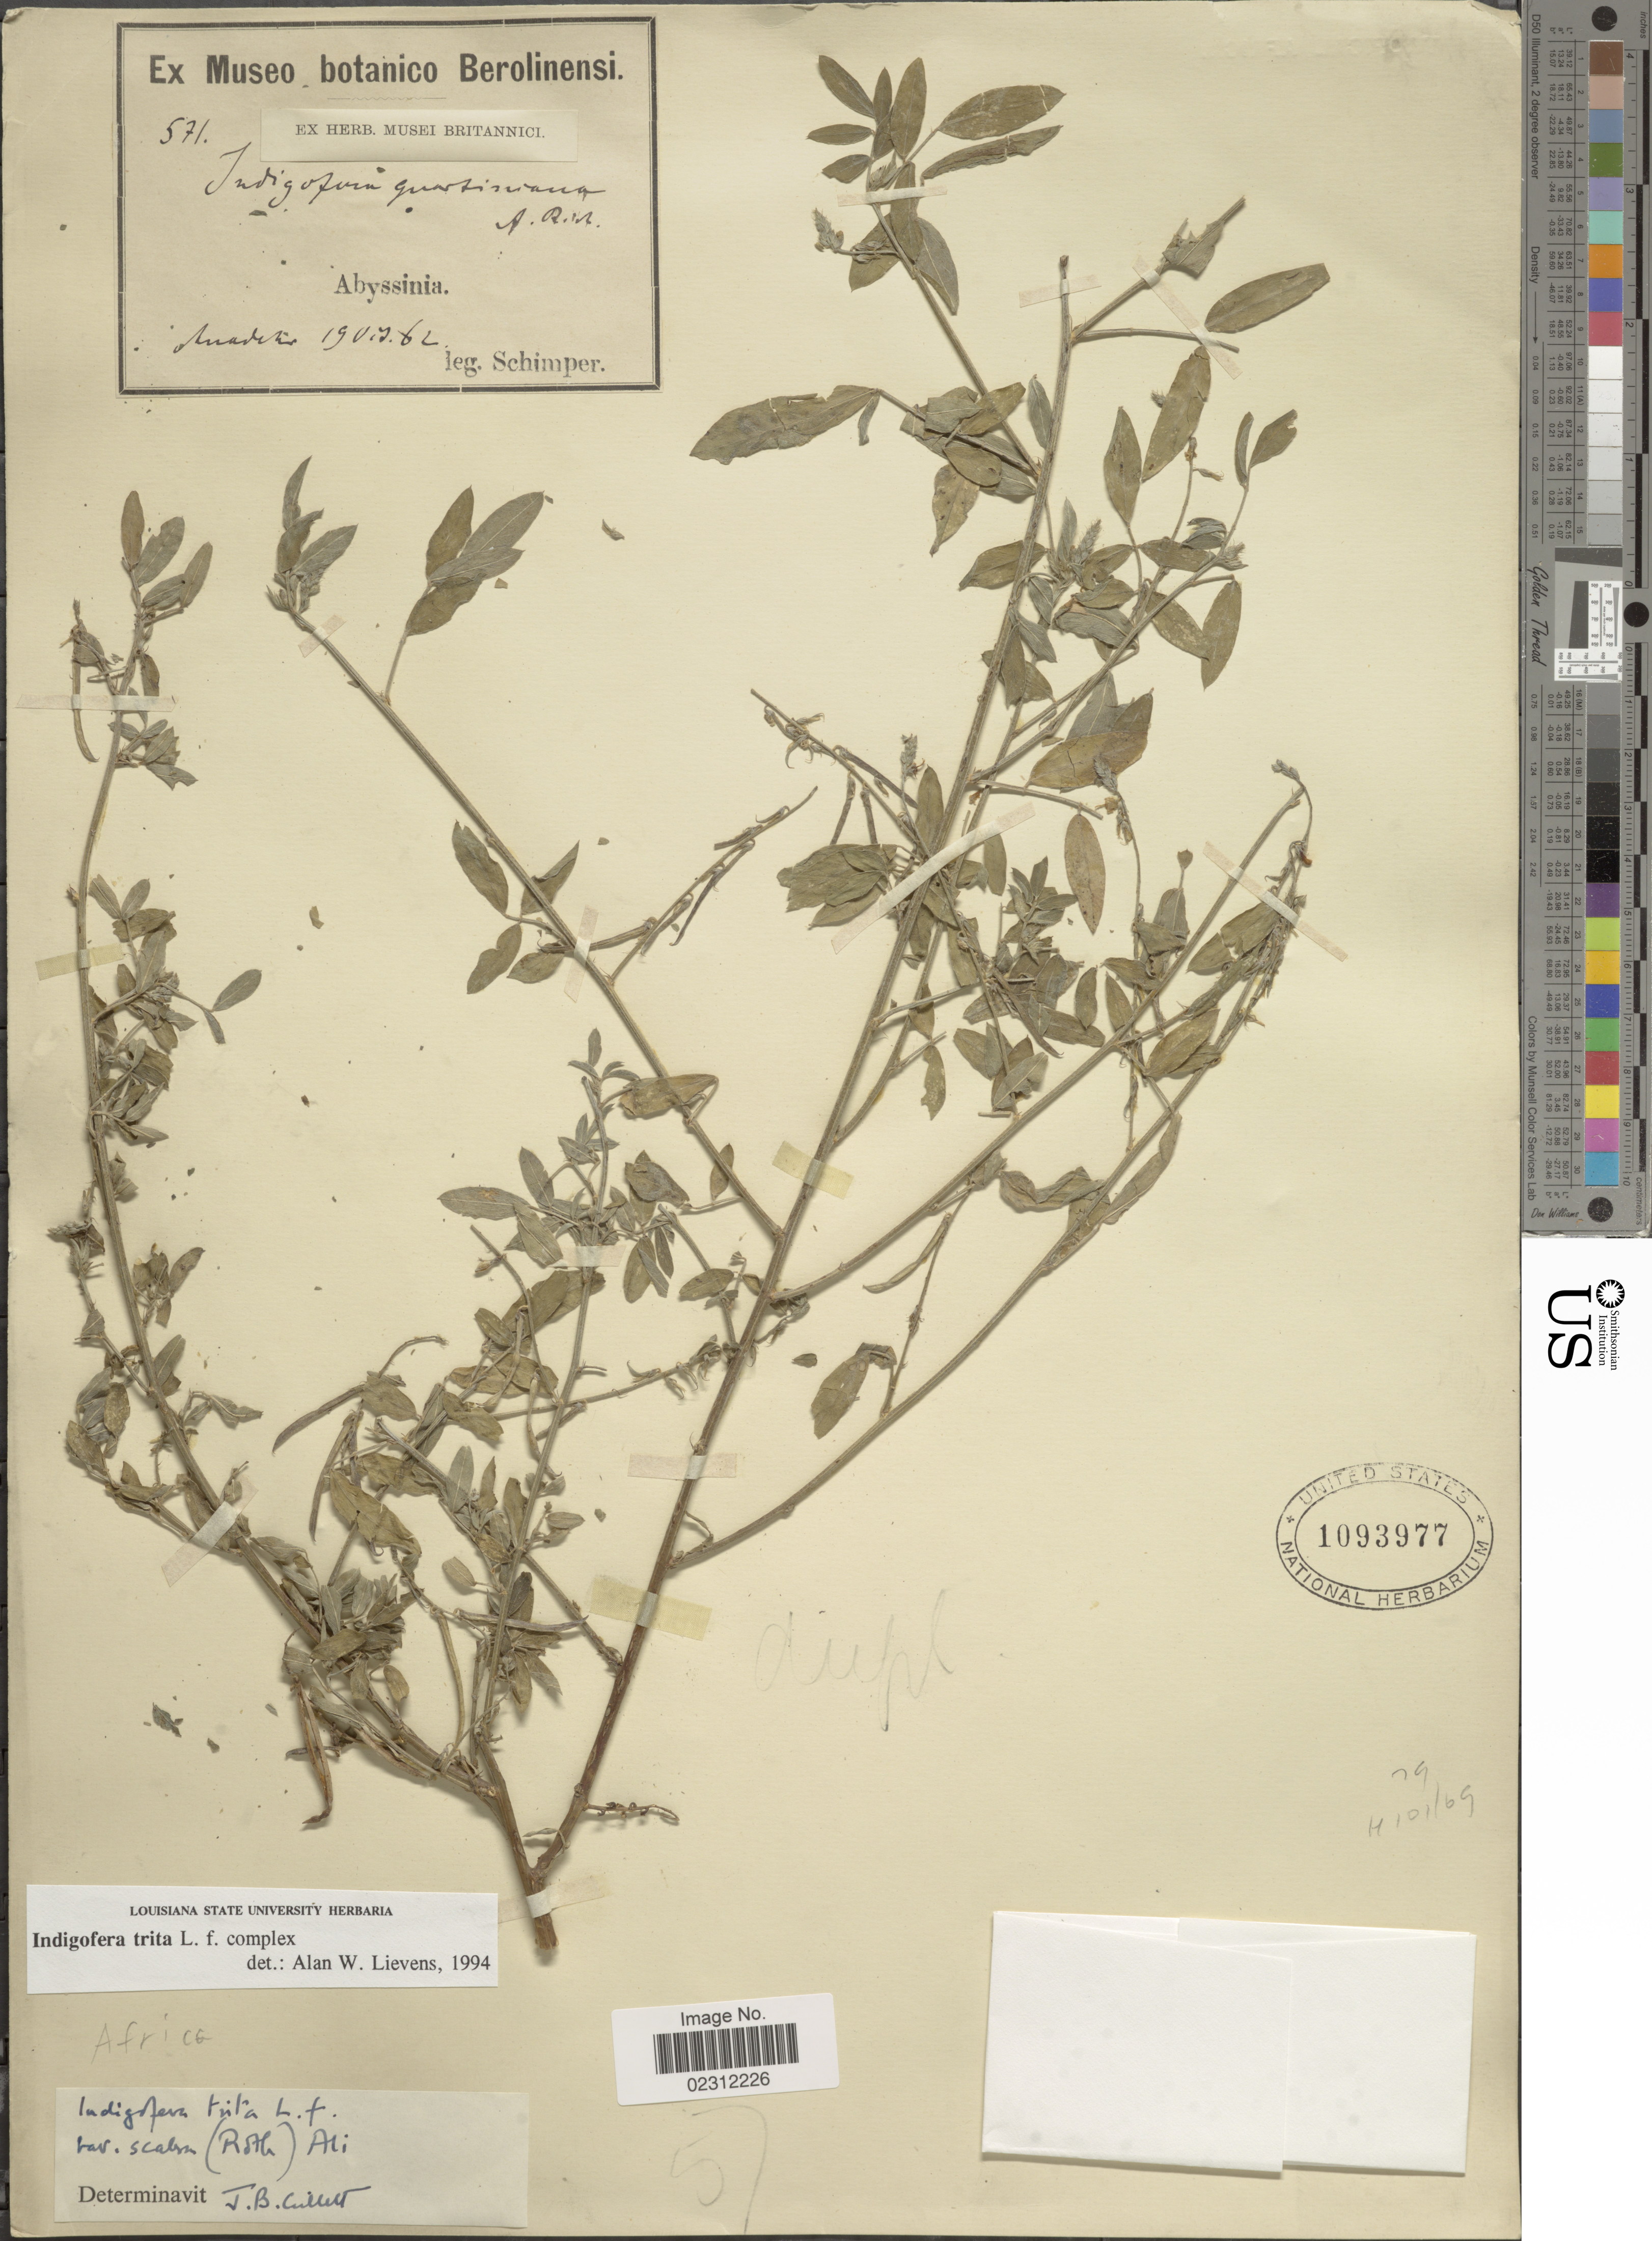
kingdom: Plantae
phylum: Tracheophyta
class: Magnoliopsida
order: Fabales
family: Fabaceae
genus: Indigofera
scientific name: Indigofera trita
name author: L. f.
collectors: -. Schimper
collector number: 571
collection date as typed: Transcribed d/m/y: 19/7/62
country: Eritrea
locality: Abyssinia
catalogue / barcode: US 1093977